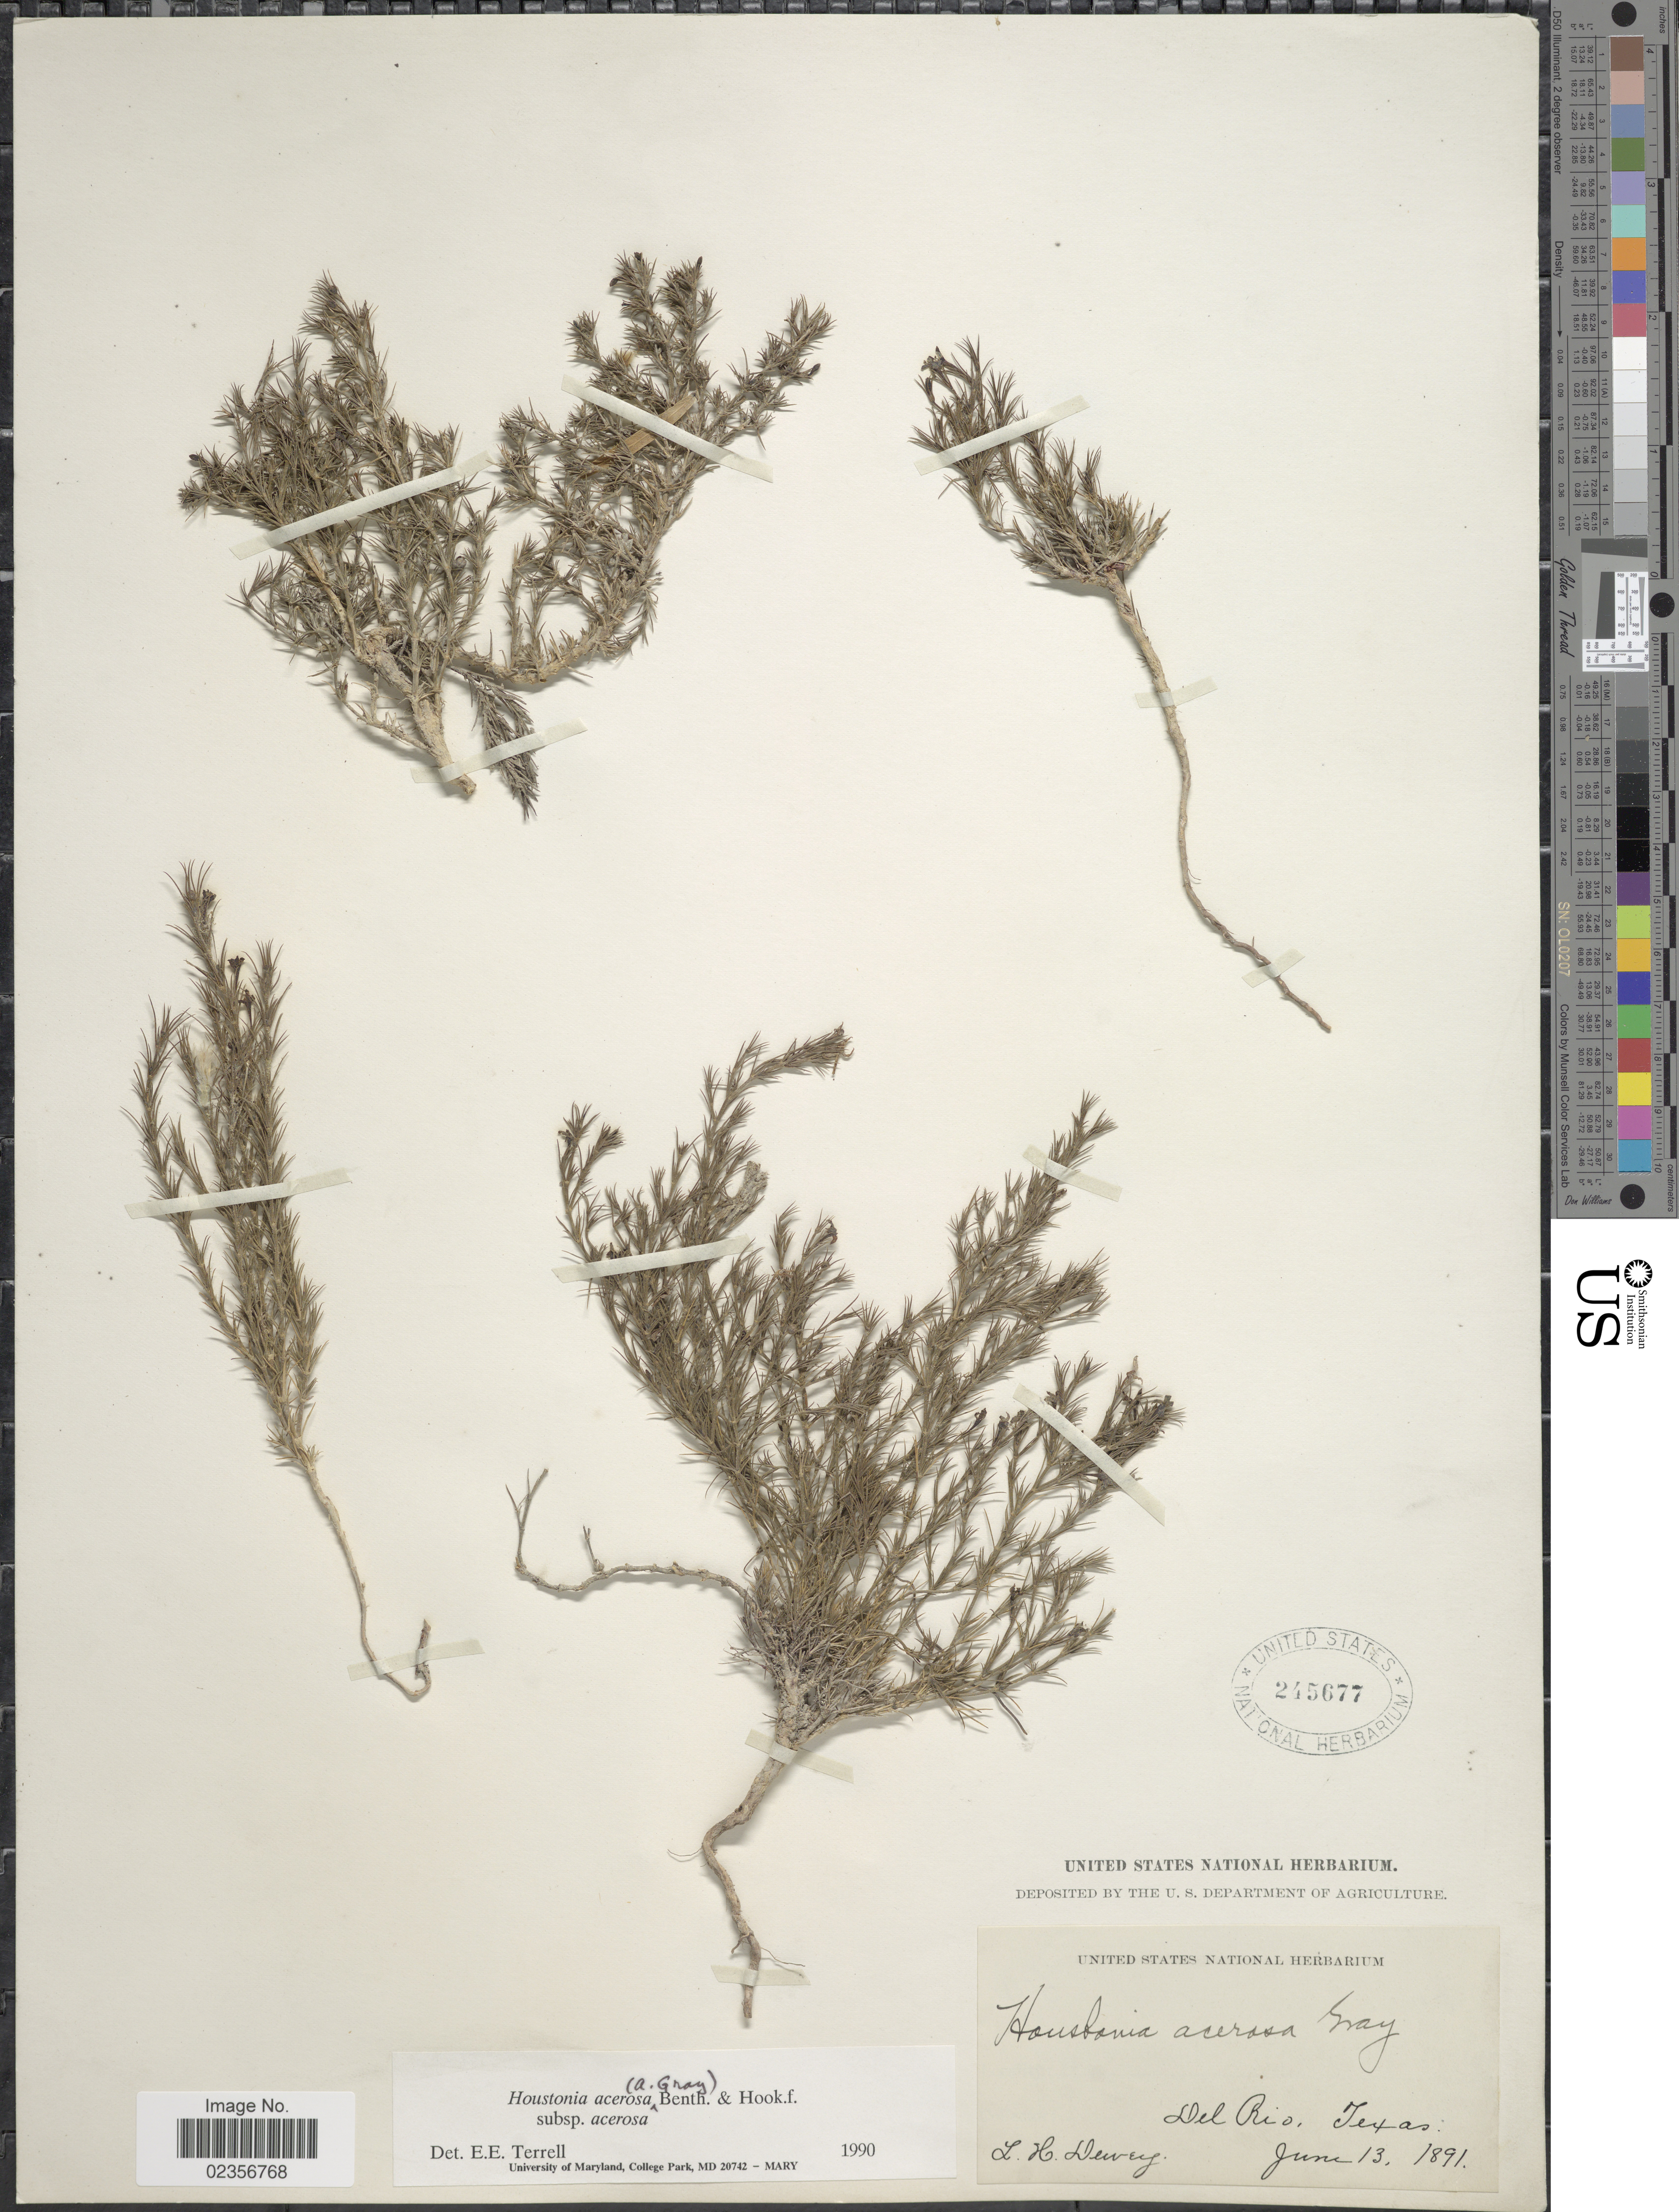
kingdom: Plantae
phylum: Tracheophyta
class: Magnoliopsida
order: Gentianales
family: Rubiaceae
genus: Houstonia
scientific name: Houstonia acerosa var. acerosa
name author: (A. Gray) Benth. & Hook. f.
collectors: L. H. Dewey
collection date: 1891-06-13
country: United States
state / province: Texas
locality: Del Rio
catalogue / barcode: US 245677